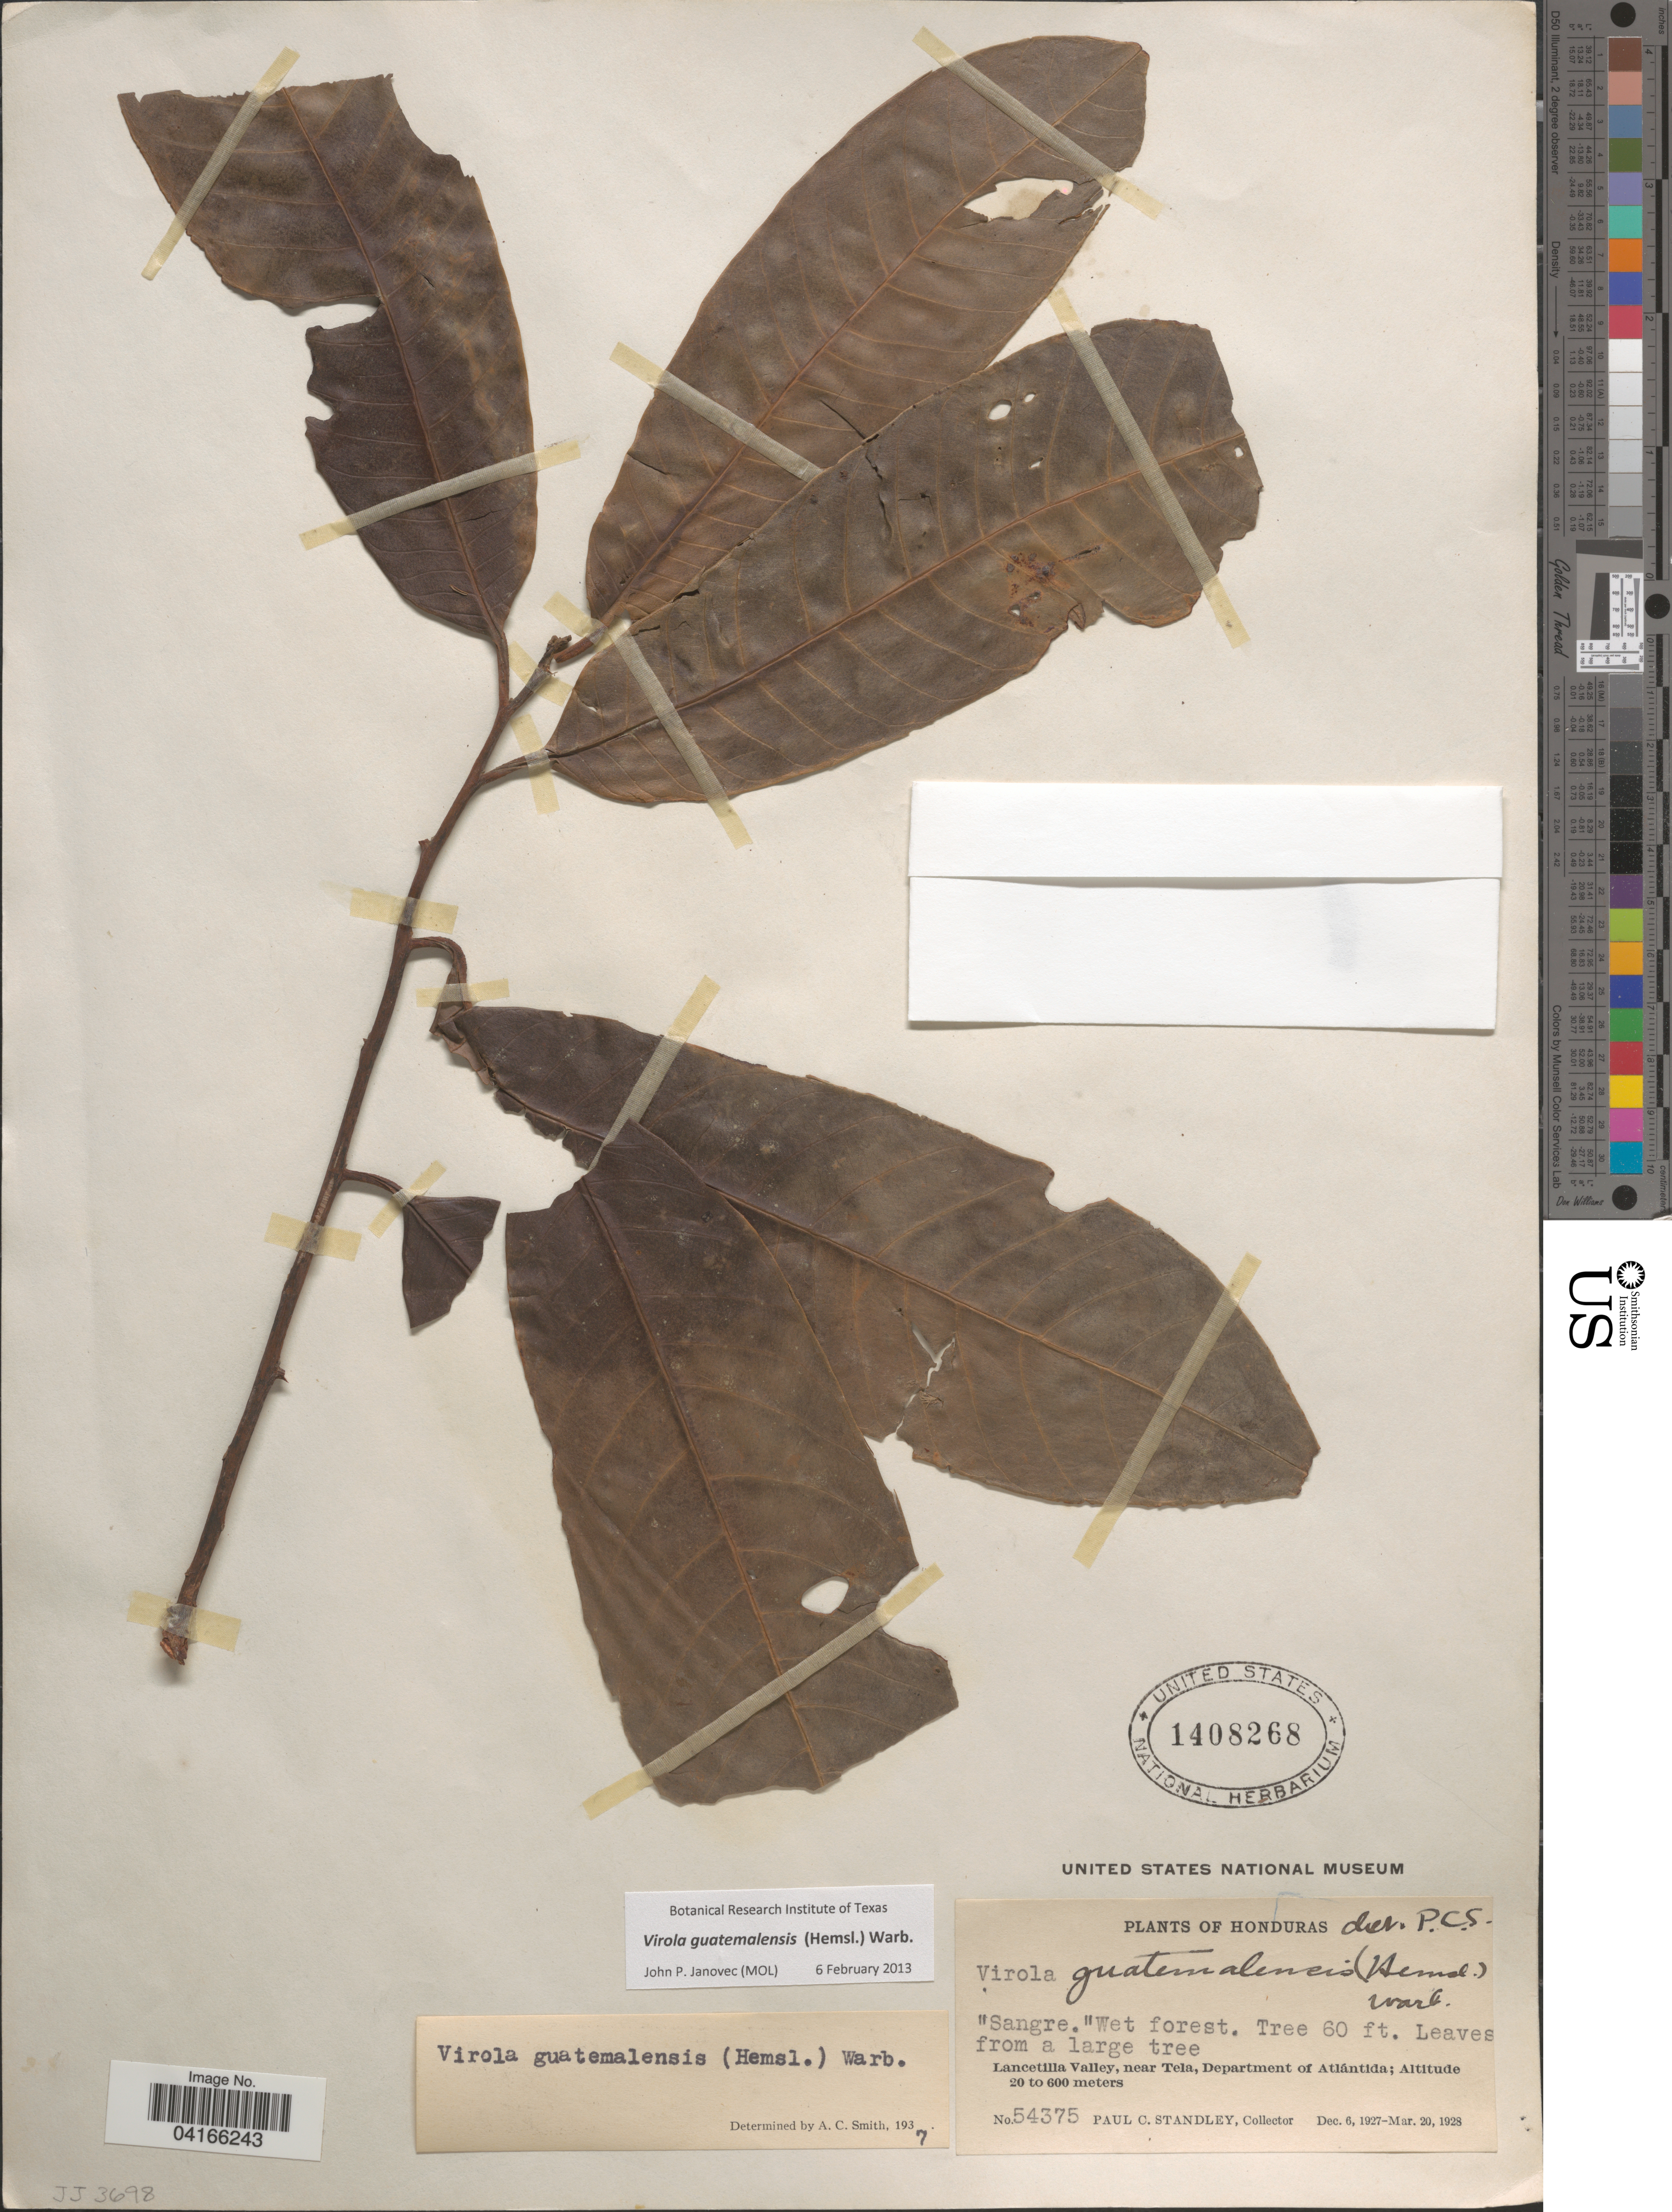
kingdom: Plantae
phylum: Tracheophyta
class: Magnoliopsida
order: Magnoliales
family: Myristicaceae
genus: Virola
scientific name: Virola guatemalensis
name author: (Hemsl.) Warb.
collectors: P. C. Standley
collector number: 54375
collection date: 1927-12-06/1928-03-20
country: Honduras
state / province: Atlantida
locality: Lancetilla Valley, near Tela, Department of Atlántida.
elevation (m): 20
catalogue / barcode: US 1408268